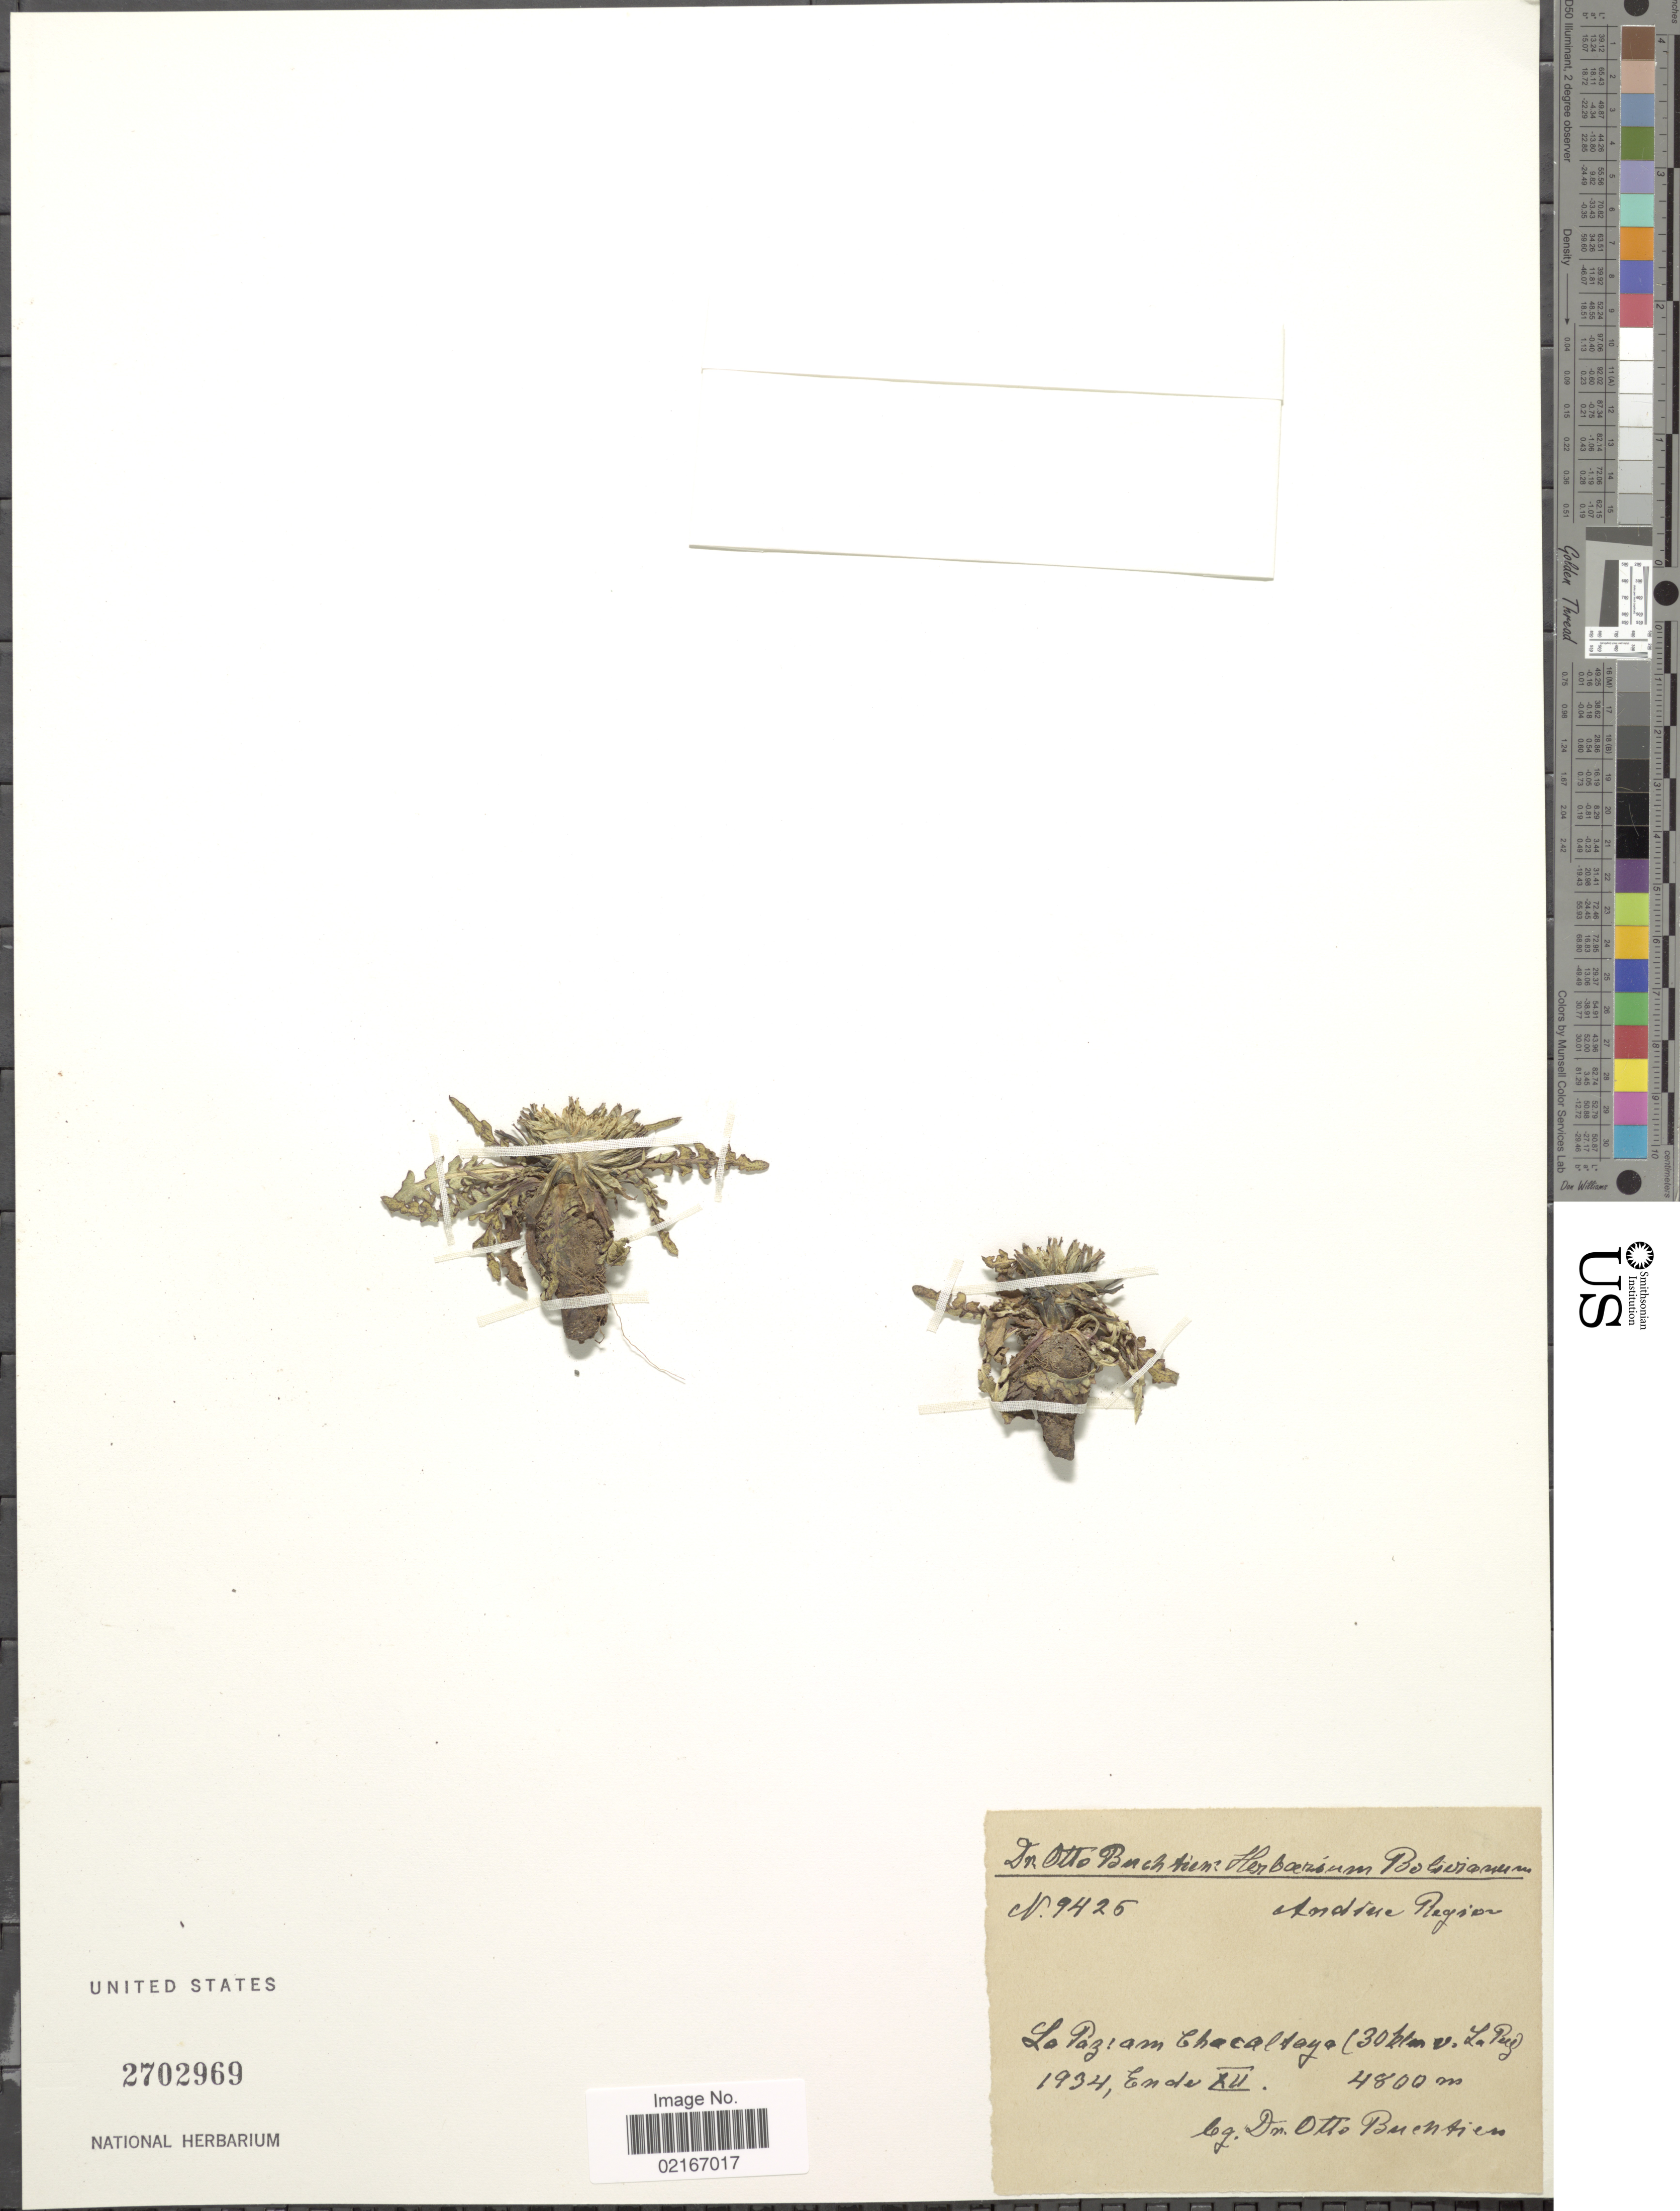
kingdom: Plantae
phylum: Tracheophyta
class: Magnoliopsida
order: Asterales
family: Asteraceae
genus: Hypochaeris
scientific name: Hypochaeris sp.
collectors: O. Buchtien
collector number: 9425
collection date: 1934-12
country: Bolivia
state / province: La Paz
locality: Andine Region, Chacaltaya (30 km from La Paz)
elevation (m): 4800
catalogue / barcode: US 2702969